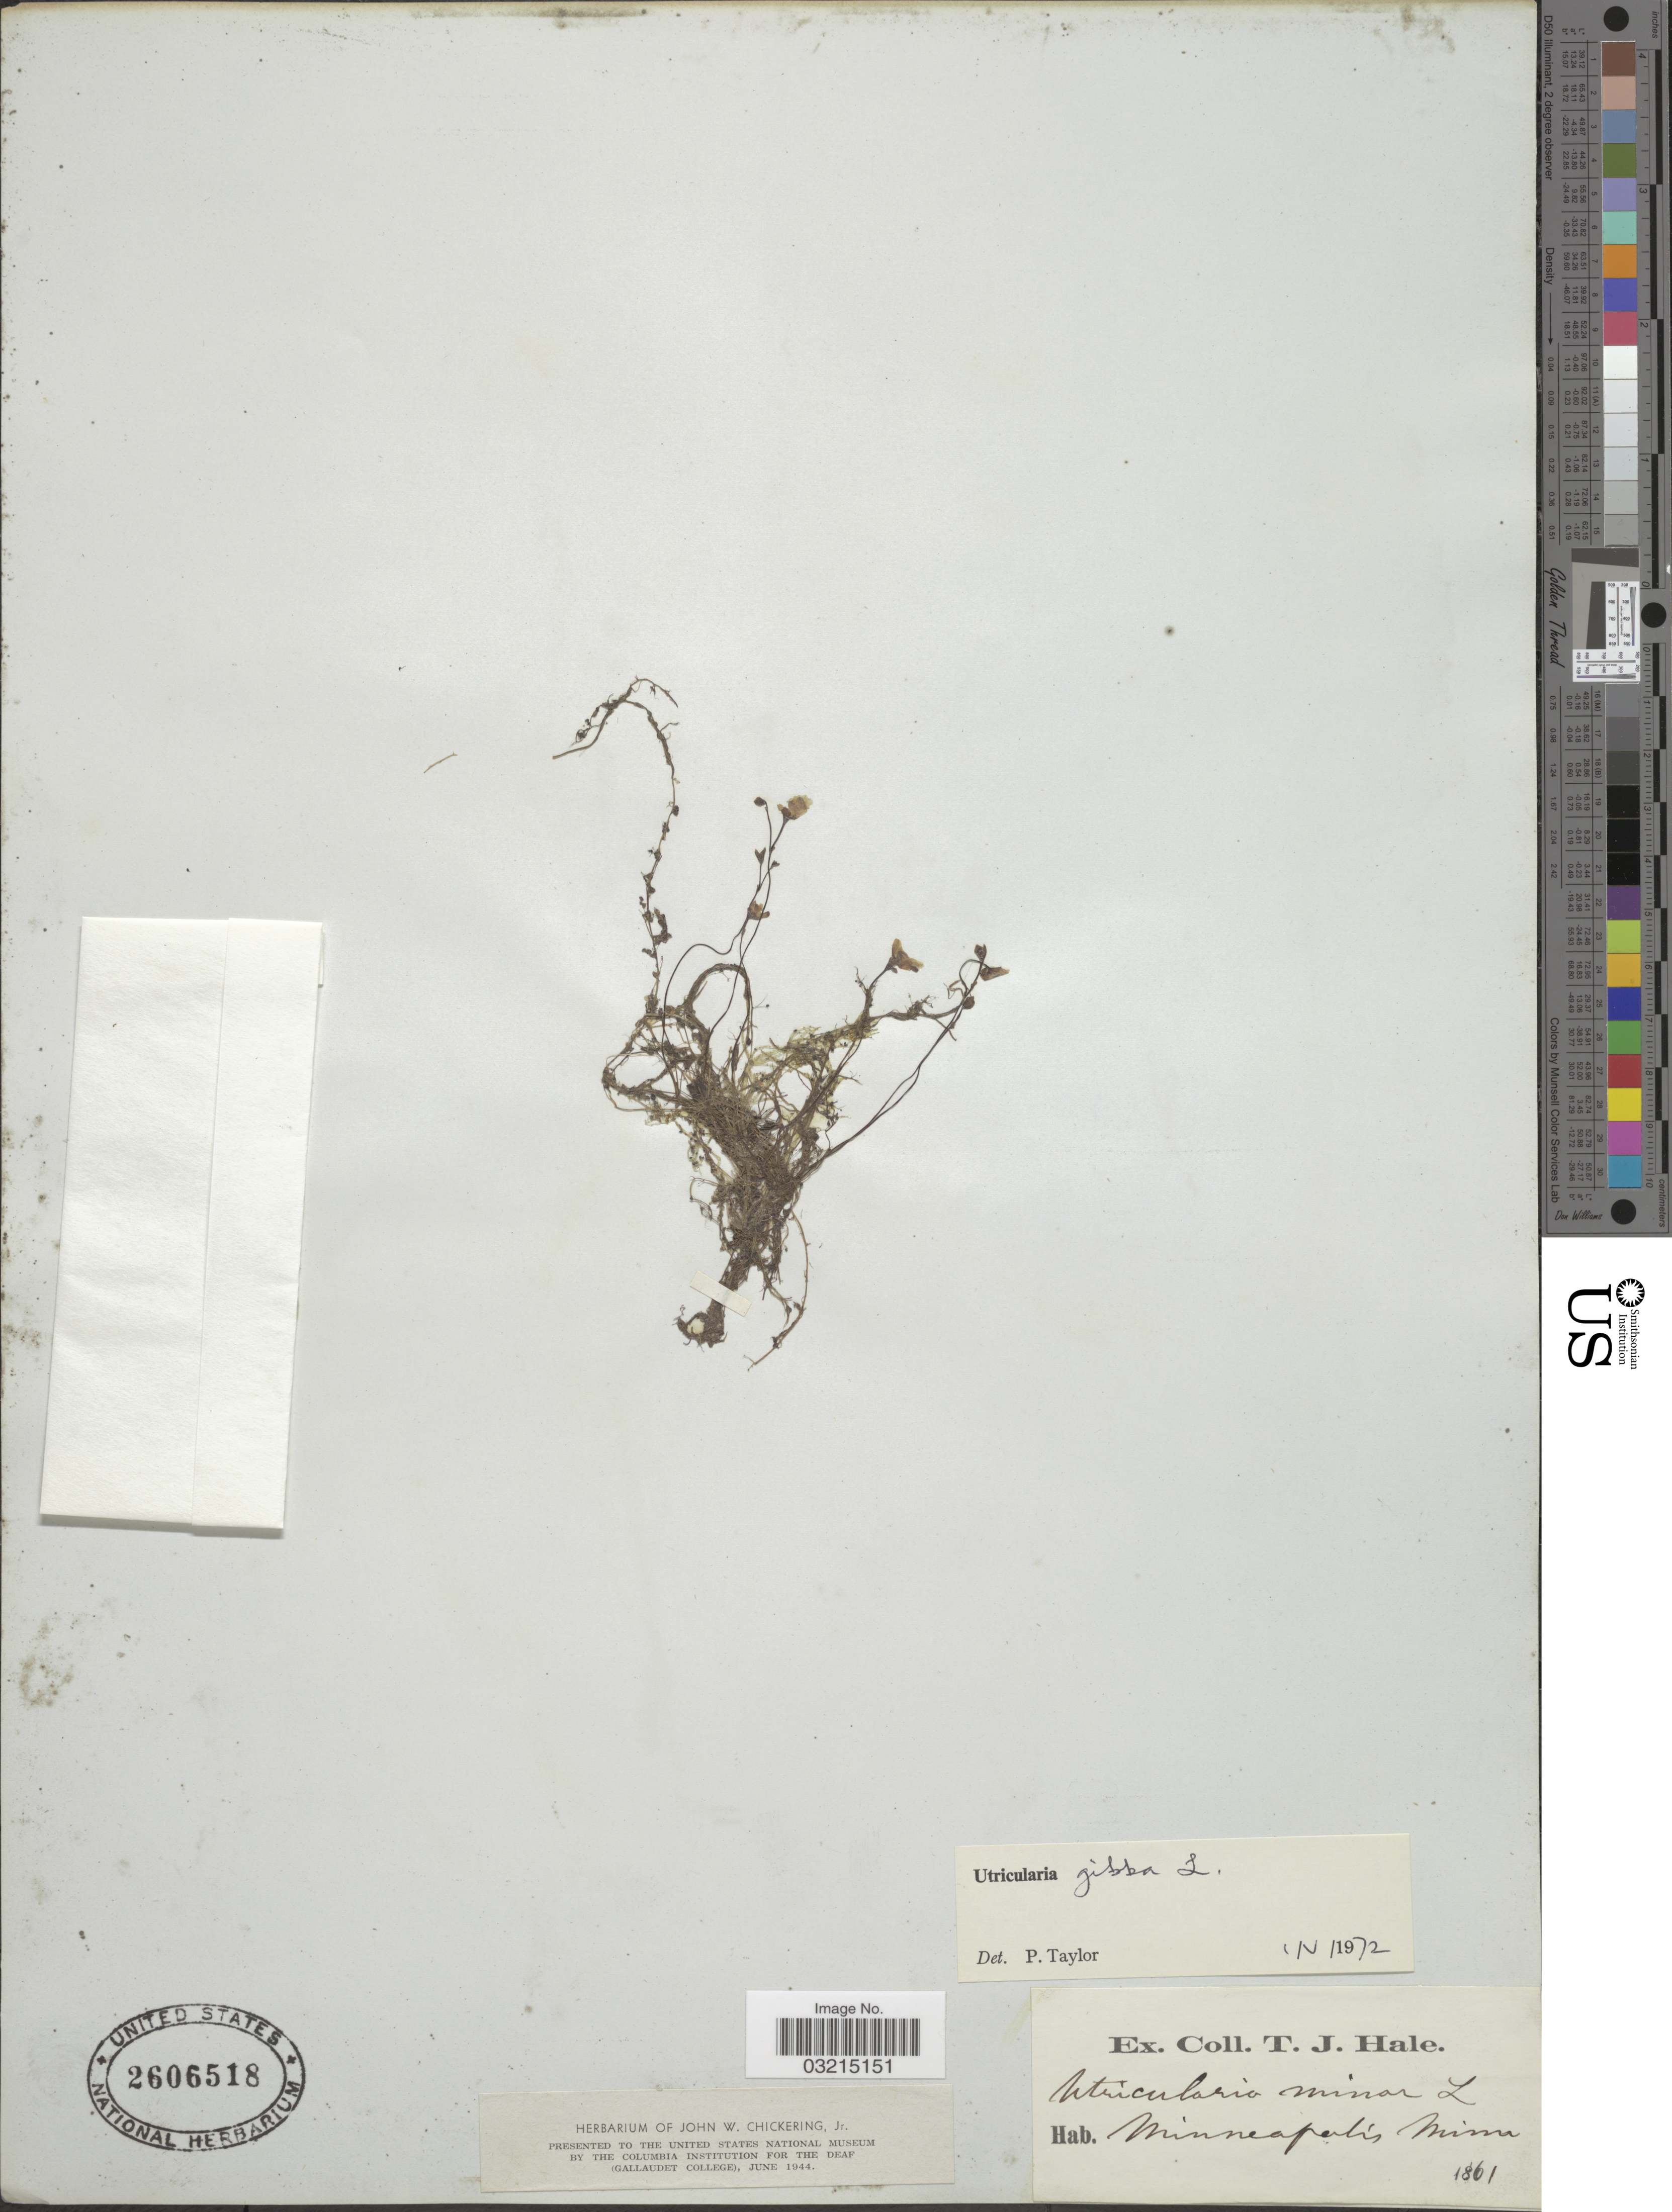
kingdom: Plantae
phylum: Tracheophyta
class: Magnoliopsida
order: Lamiales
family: Lentibulariaceae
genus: Utricularia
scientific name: Utricularia gibba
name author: L.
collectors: T. Hale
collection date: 1861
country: United States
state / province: Minnesota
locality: Minneapolis.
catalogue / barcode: US 2606518